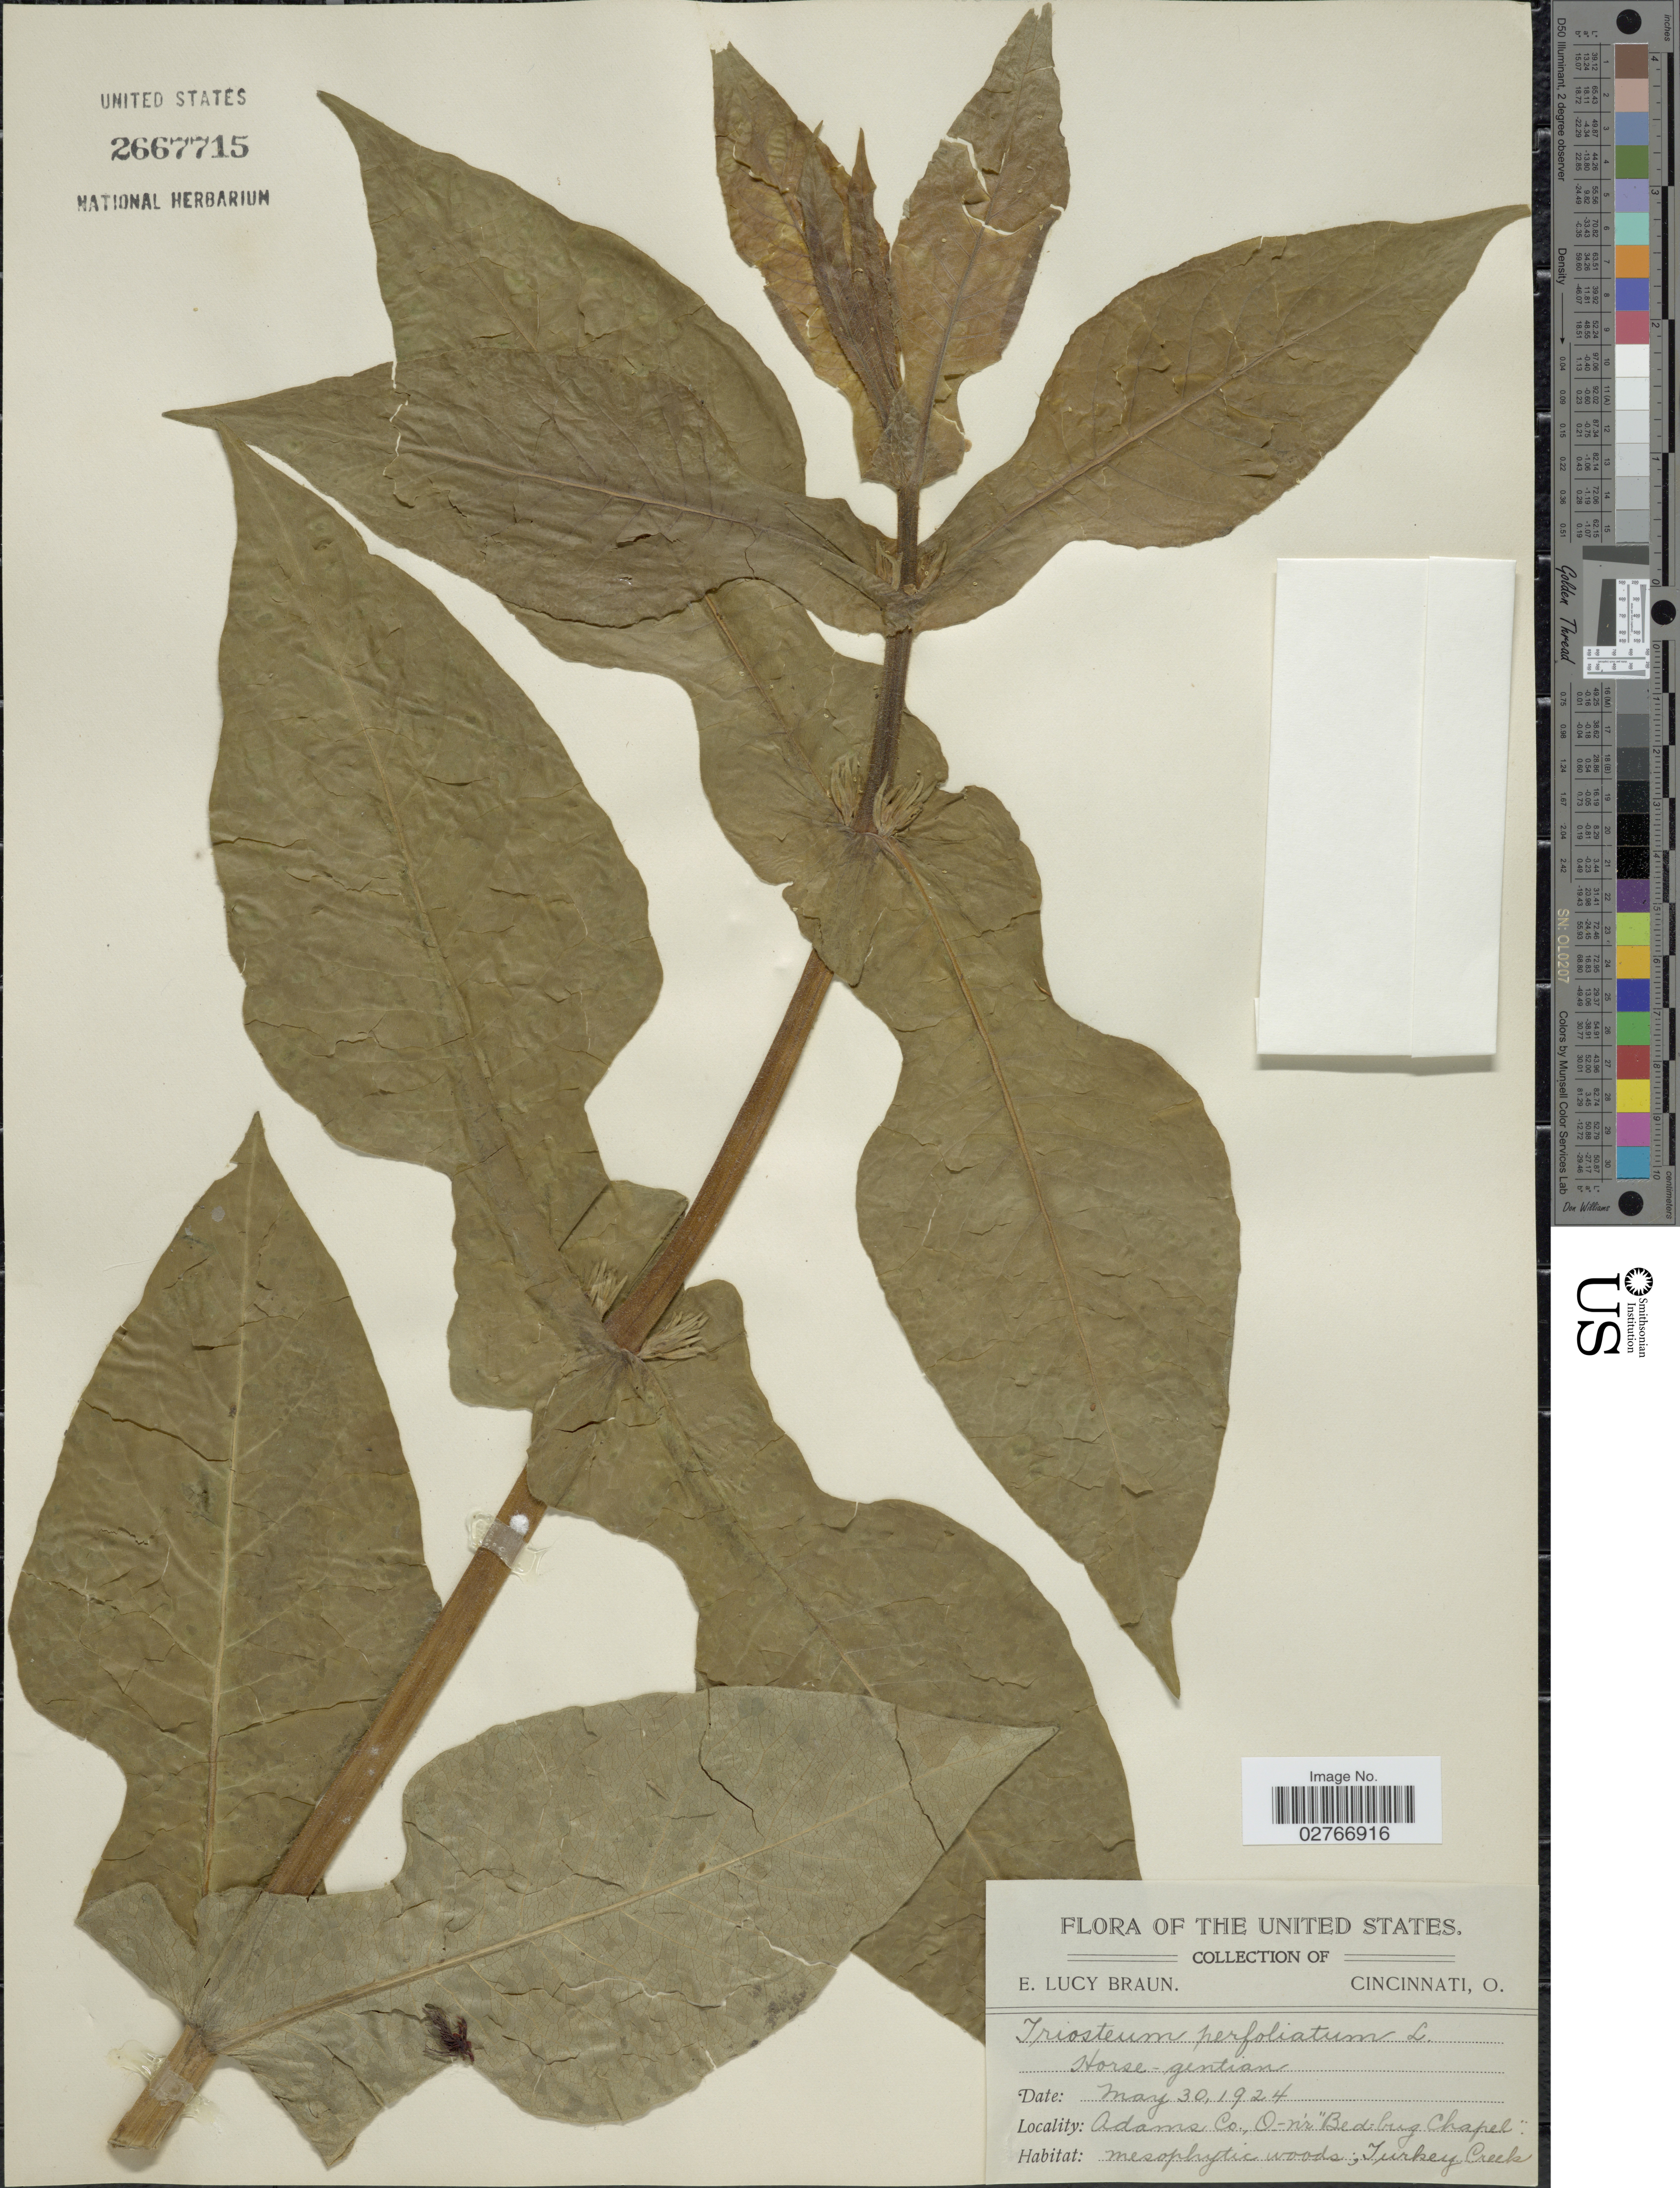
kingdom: Plantae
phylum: Tracheophyta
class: Magnoliopsida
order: Dipsacales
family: Caprifoliaceae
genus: Triosteum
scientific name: Triosteum perfoliatum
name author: L.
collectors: E. L. Braun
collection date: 1924-05-30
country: United States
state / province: Ohio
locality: Adams Co. - nr "Bed-bug Chapel". Turkey Creek.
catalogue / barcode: US 2667715